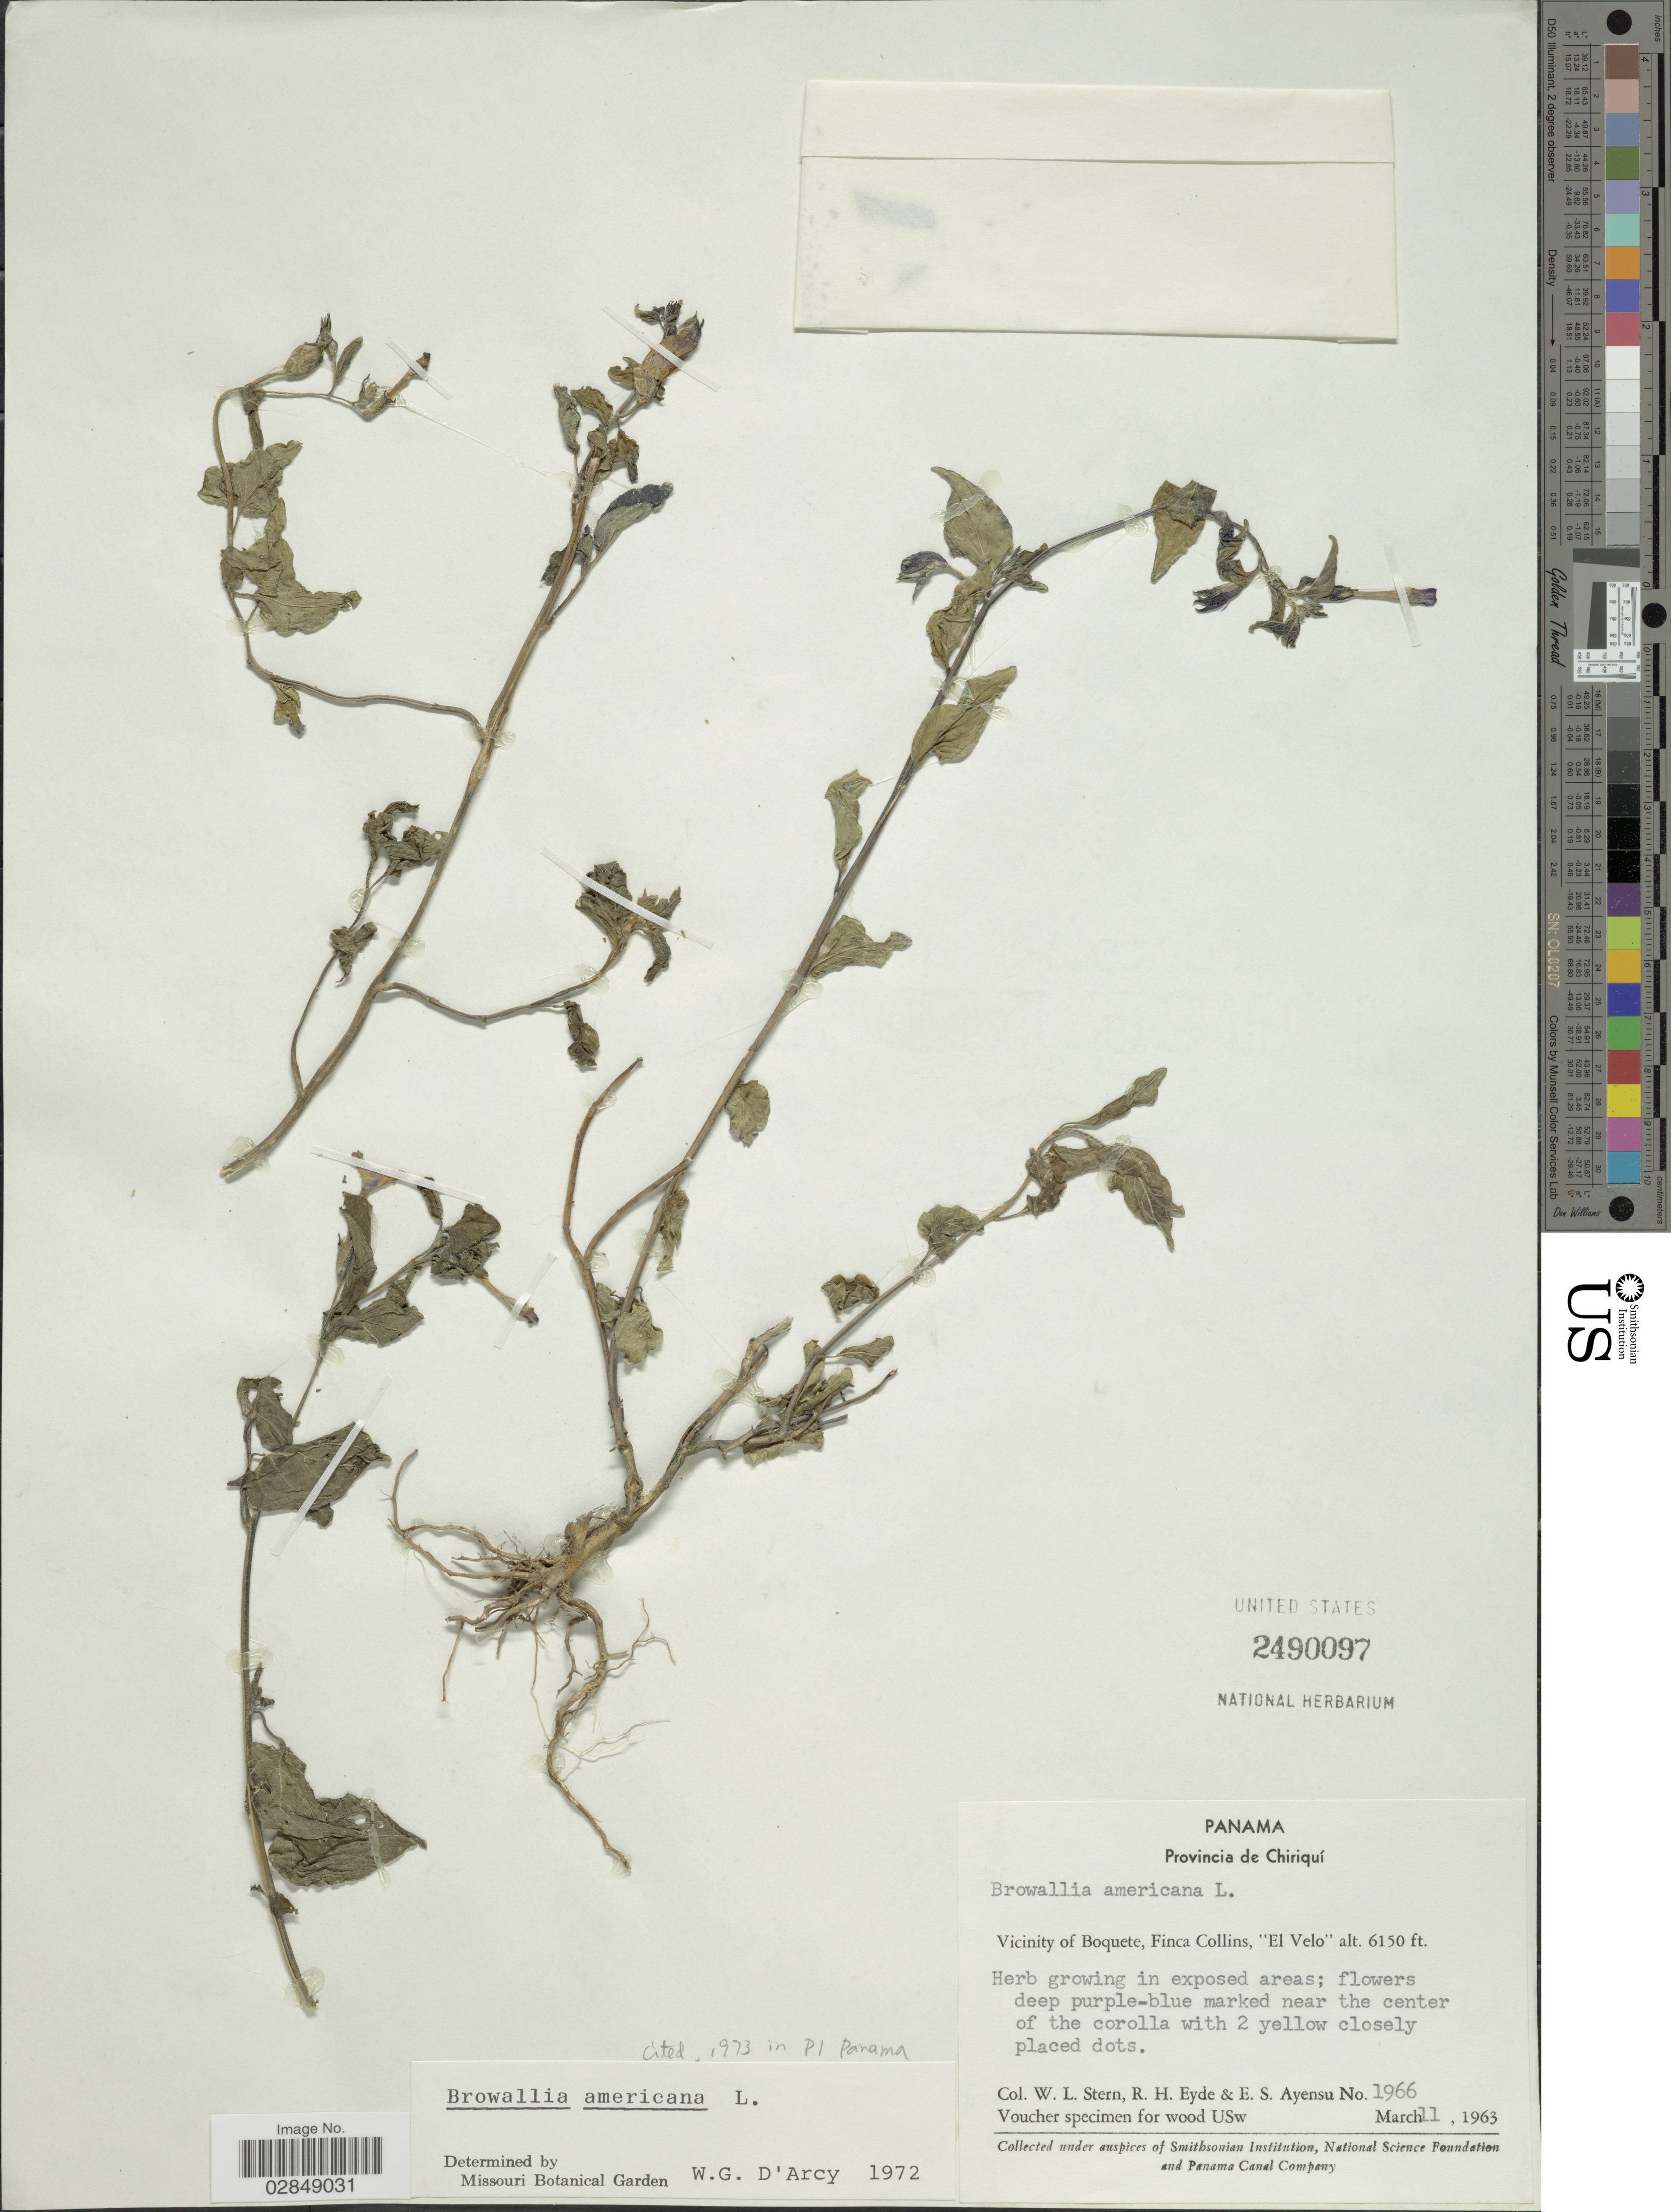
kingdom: Plantae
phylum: Tracheophyta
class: Magnoliopsida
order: Solanales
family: Solanaceae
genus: Browallia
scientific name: Browallia americana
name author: L.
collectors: W. L. Stern, R. H. Eyde & E. S. Ayensu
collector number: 1966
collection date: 1963-03-11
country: Panama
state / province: Chiriqui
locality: Vicinity of Boquete, Finca Collins. "El Velo".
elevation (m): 1875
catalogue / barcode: US 2490097